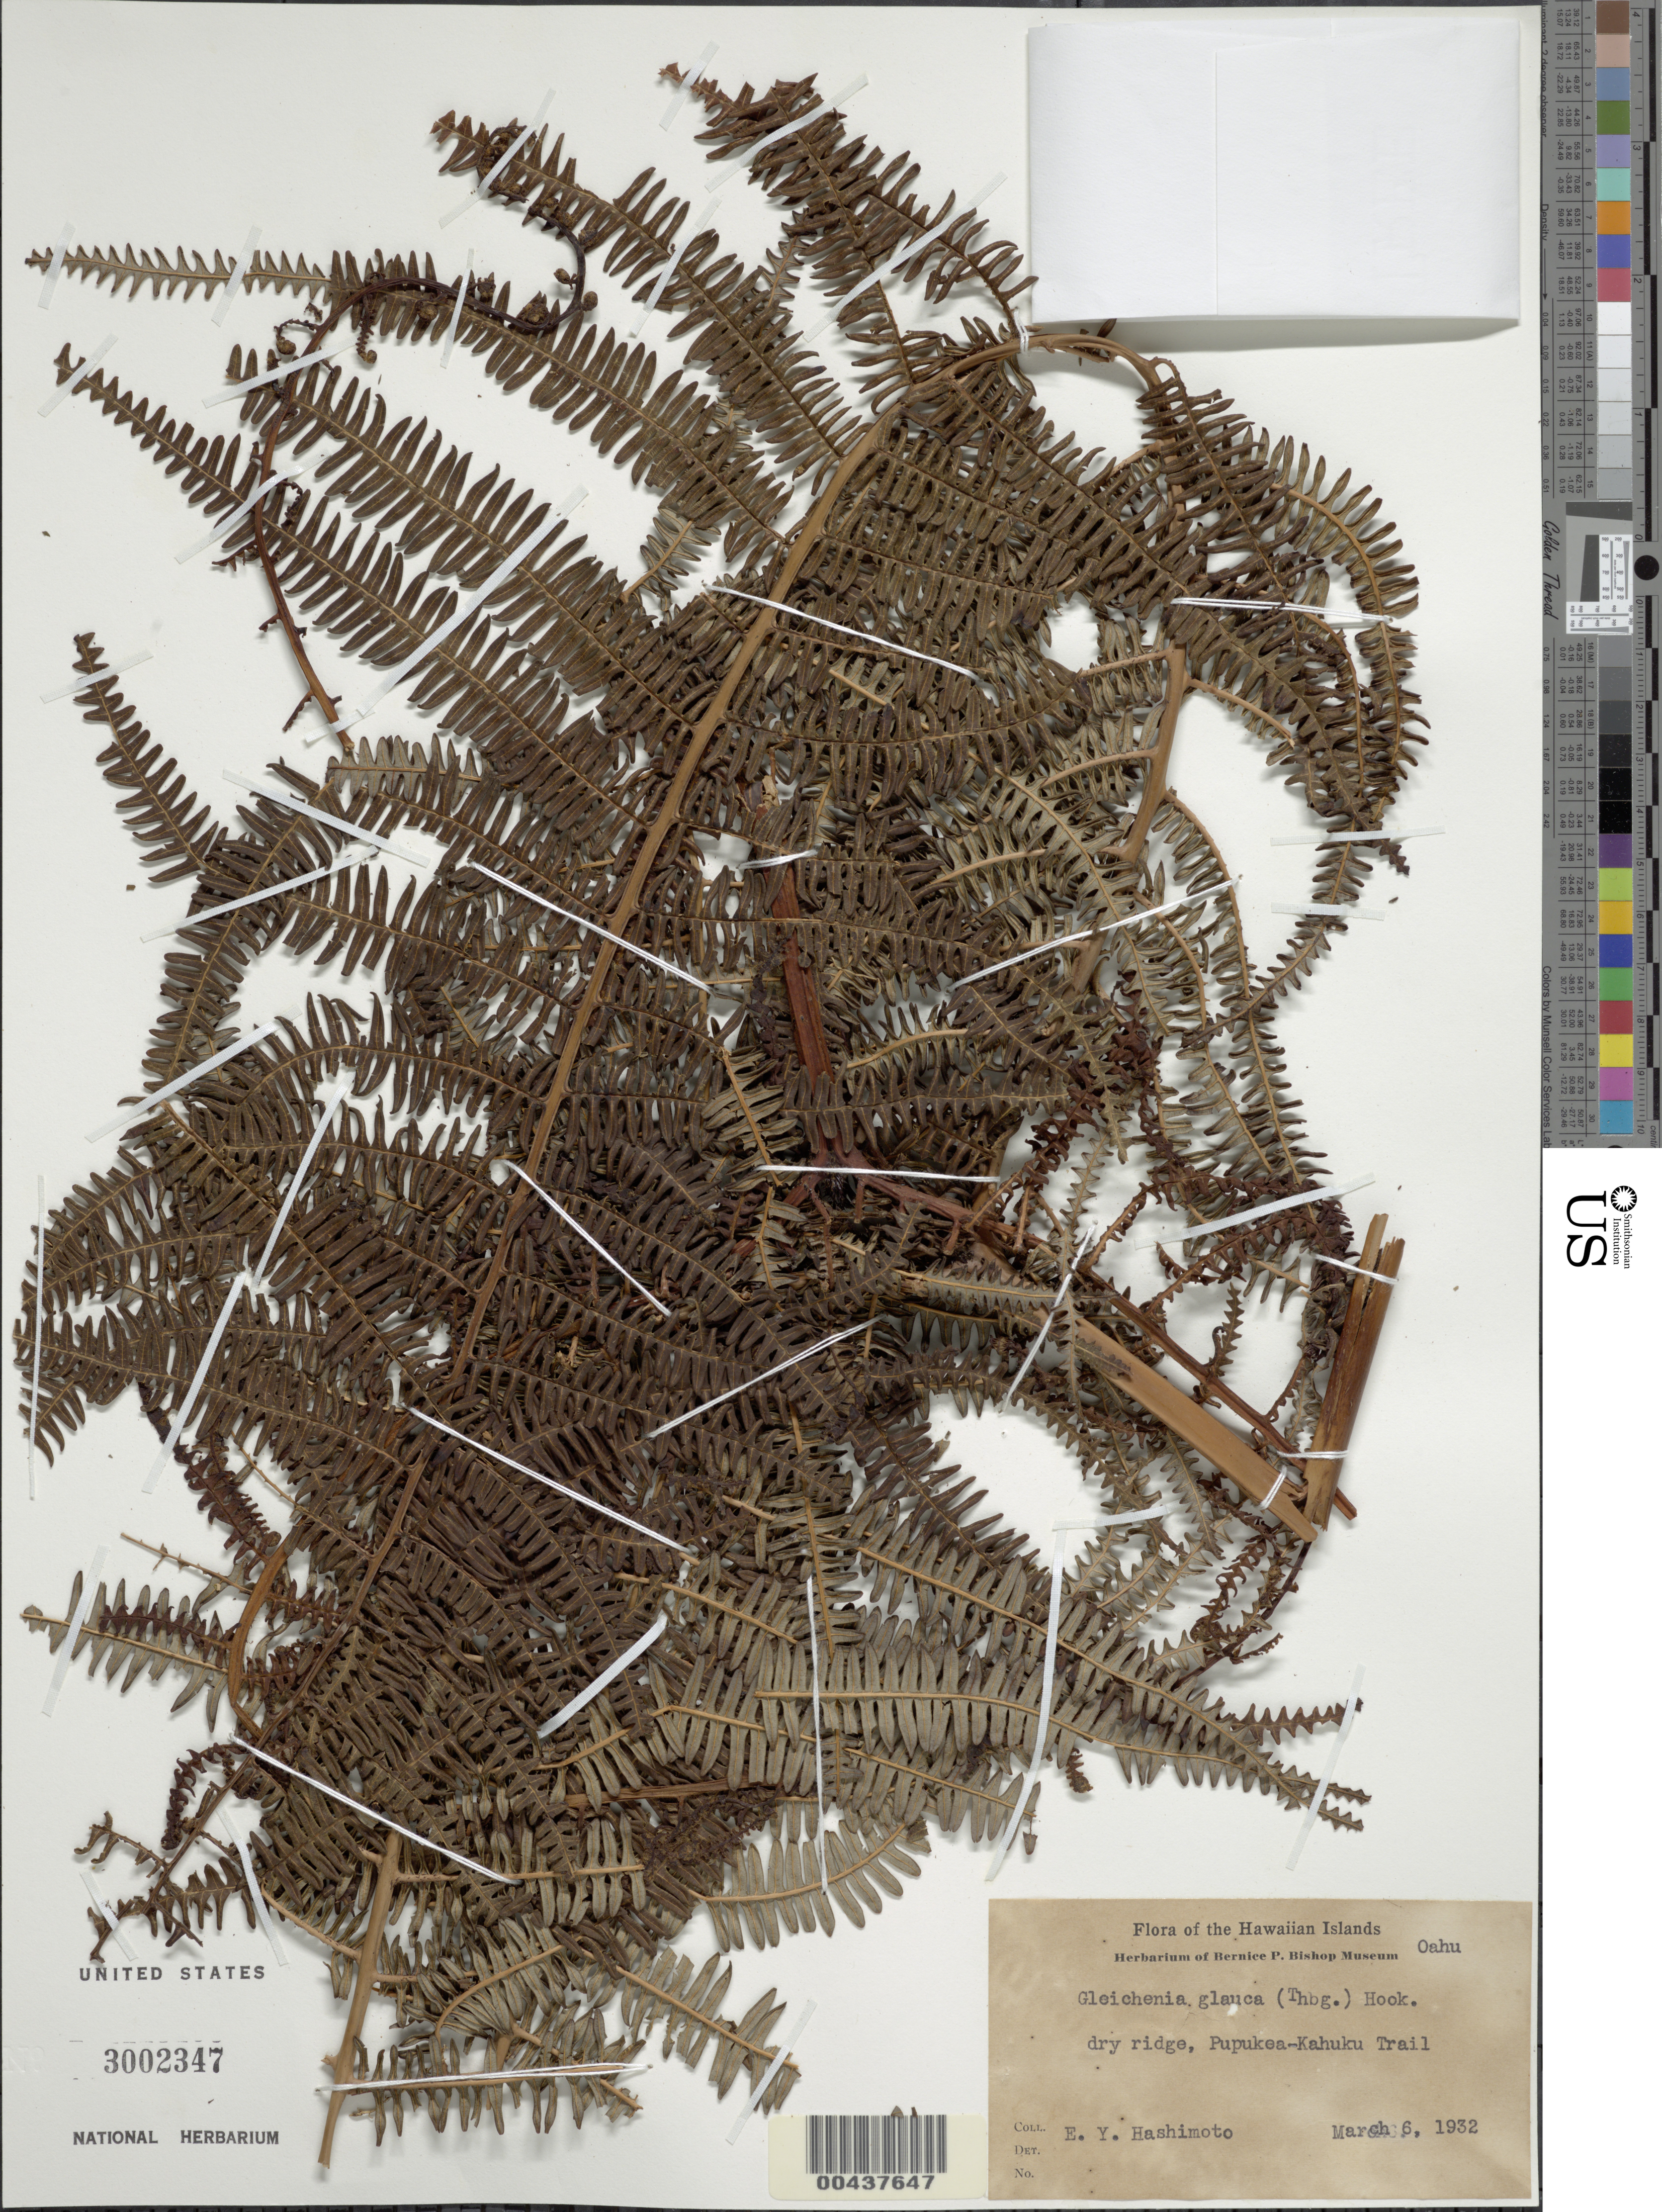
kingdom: Plantae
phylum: Tracheophyta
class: Polypodiopsida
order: Gleicheniales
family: Gleicheniaceae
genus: Diplopterygium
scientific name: Diplopterygium glaucum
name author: (Thunb. ex Houtt.) Nakai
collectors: E. Hashimoto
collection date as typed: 6 Mar 1932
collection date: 1932-03-06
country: United States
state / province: Hawaii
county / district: Honolulu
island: Oahu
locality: ridge, Pupukea-Kahuku Trail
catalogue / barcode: US 3002347